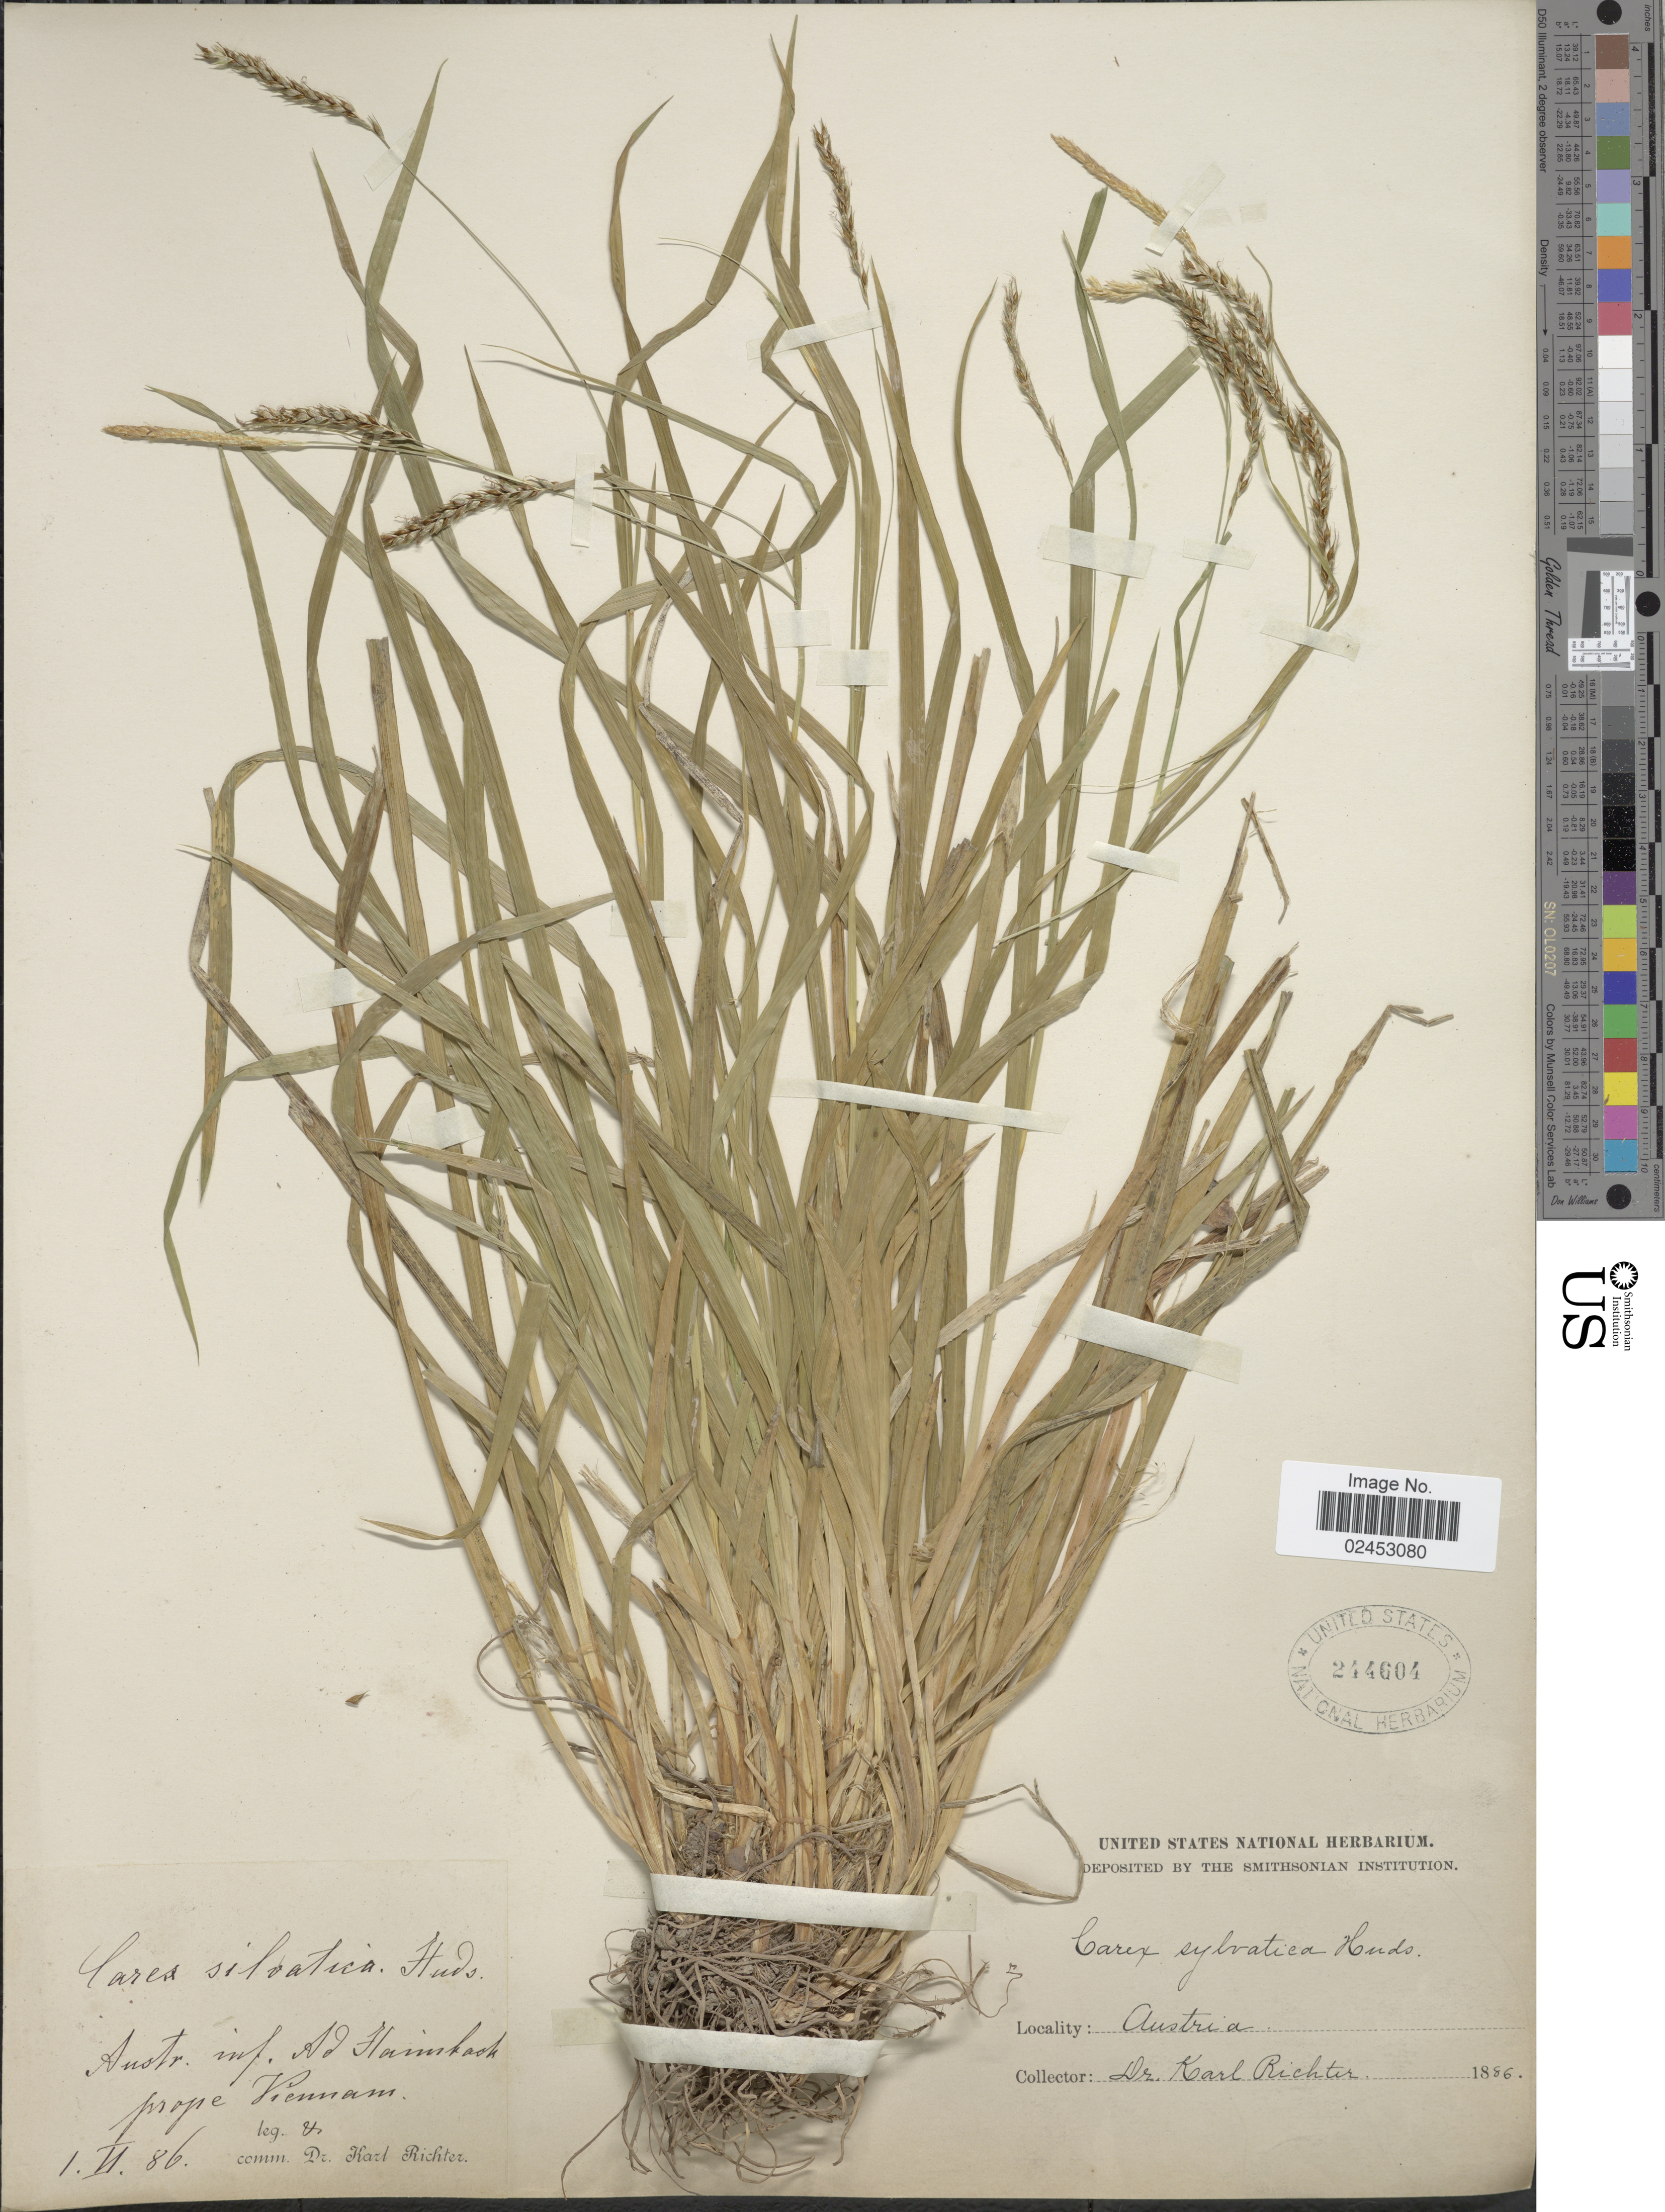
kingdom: Plantae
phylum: Tracheophyta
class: Liliopsida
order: Poales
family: Cyperaceae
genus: Carex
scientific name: Carex sylvatica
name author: Huds.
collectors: K. Richter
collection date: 1886-06-01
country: Austria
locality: Austr. inf. Ad Harinbach prope Viennam.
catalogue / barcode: US 244604